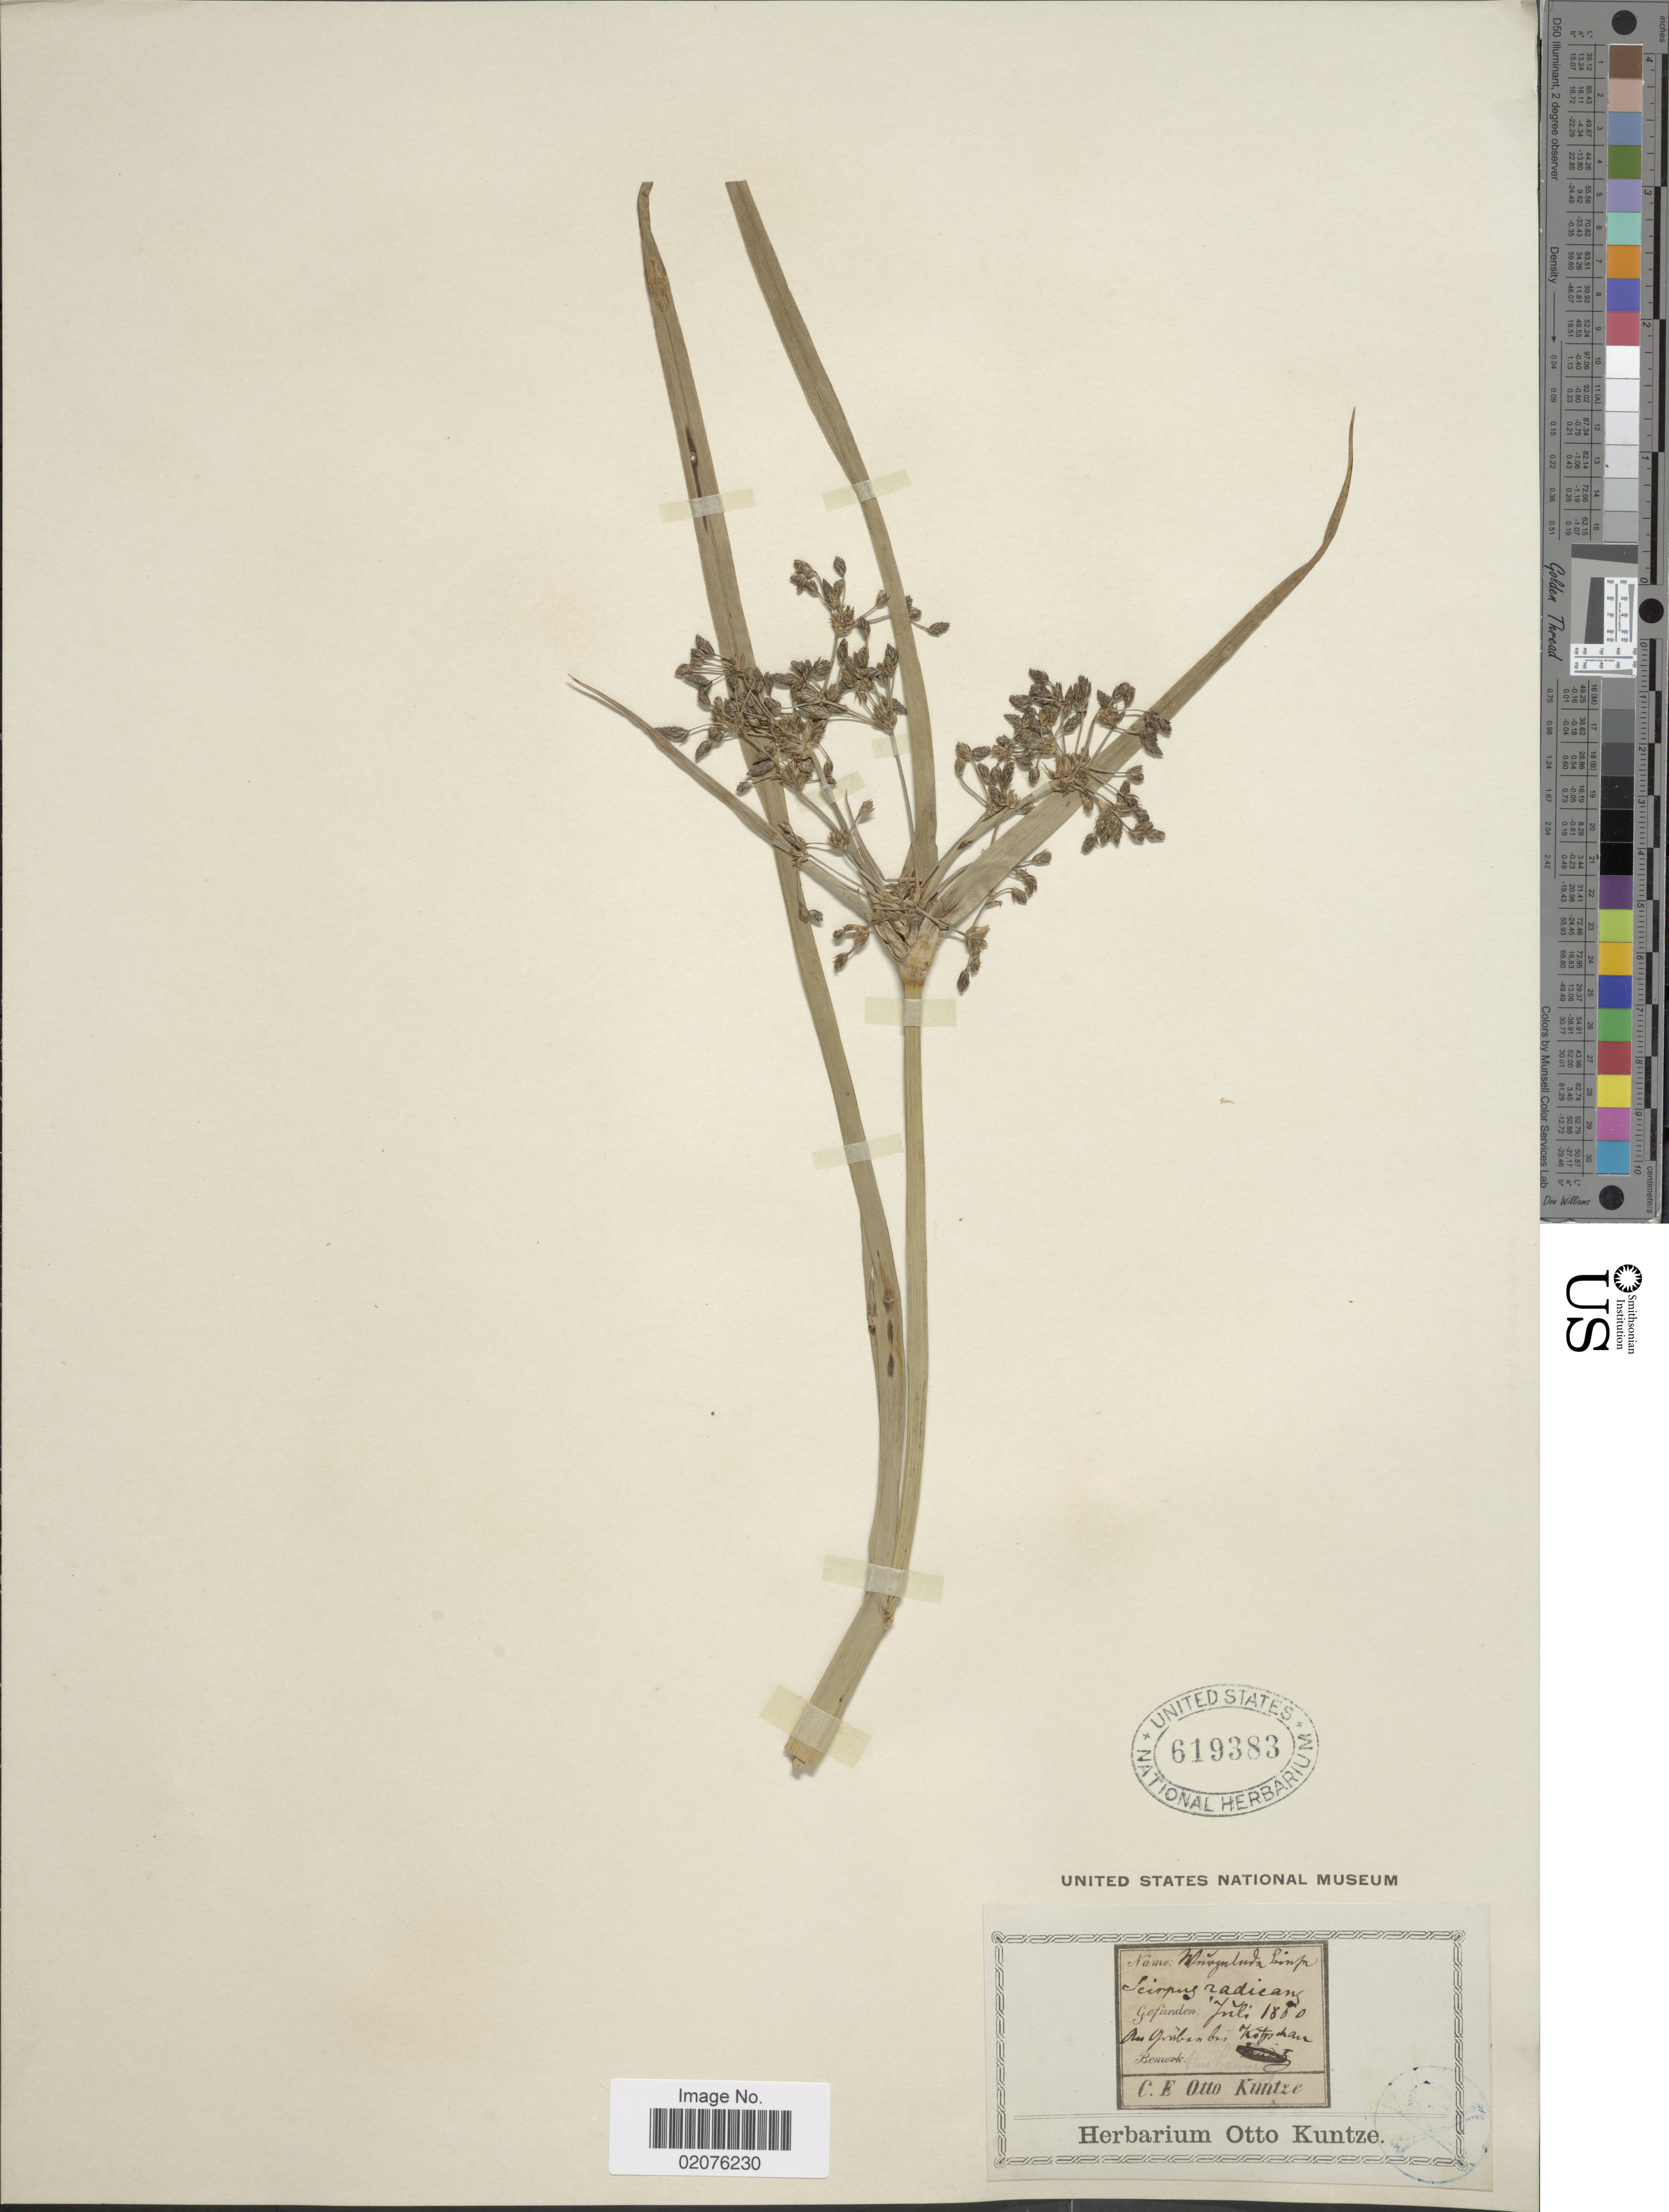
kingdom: Plantae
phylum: Tracheophyta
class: Liliopsida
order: Poales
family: Cyperaceae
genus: Scirpus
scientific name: Scirpus radicans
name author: Schkuhr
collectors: C.E.O. Kuntze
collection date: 1860-07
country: Germany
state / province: Sachsen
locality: An Gruben bei Kotzschan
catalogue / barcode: US 619383